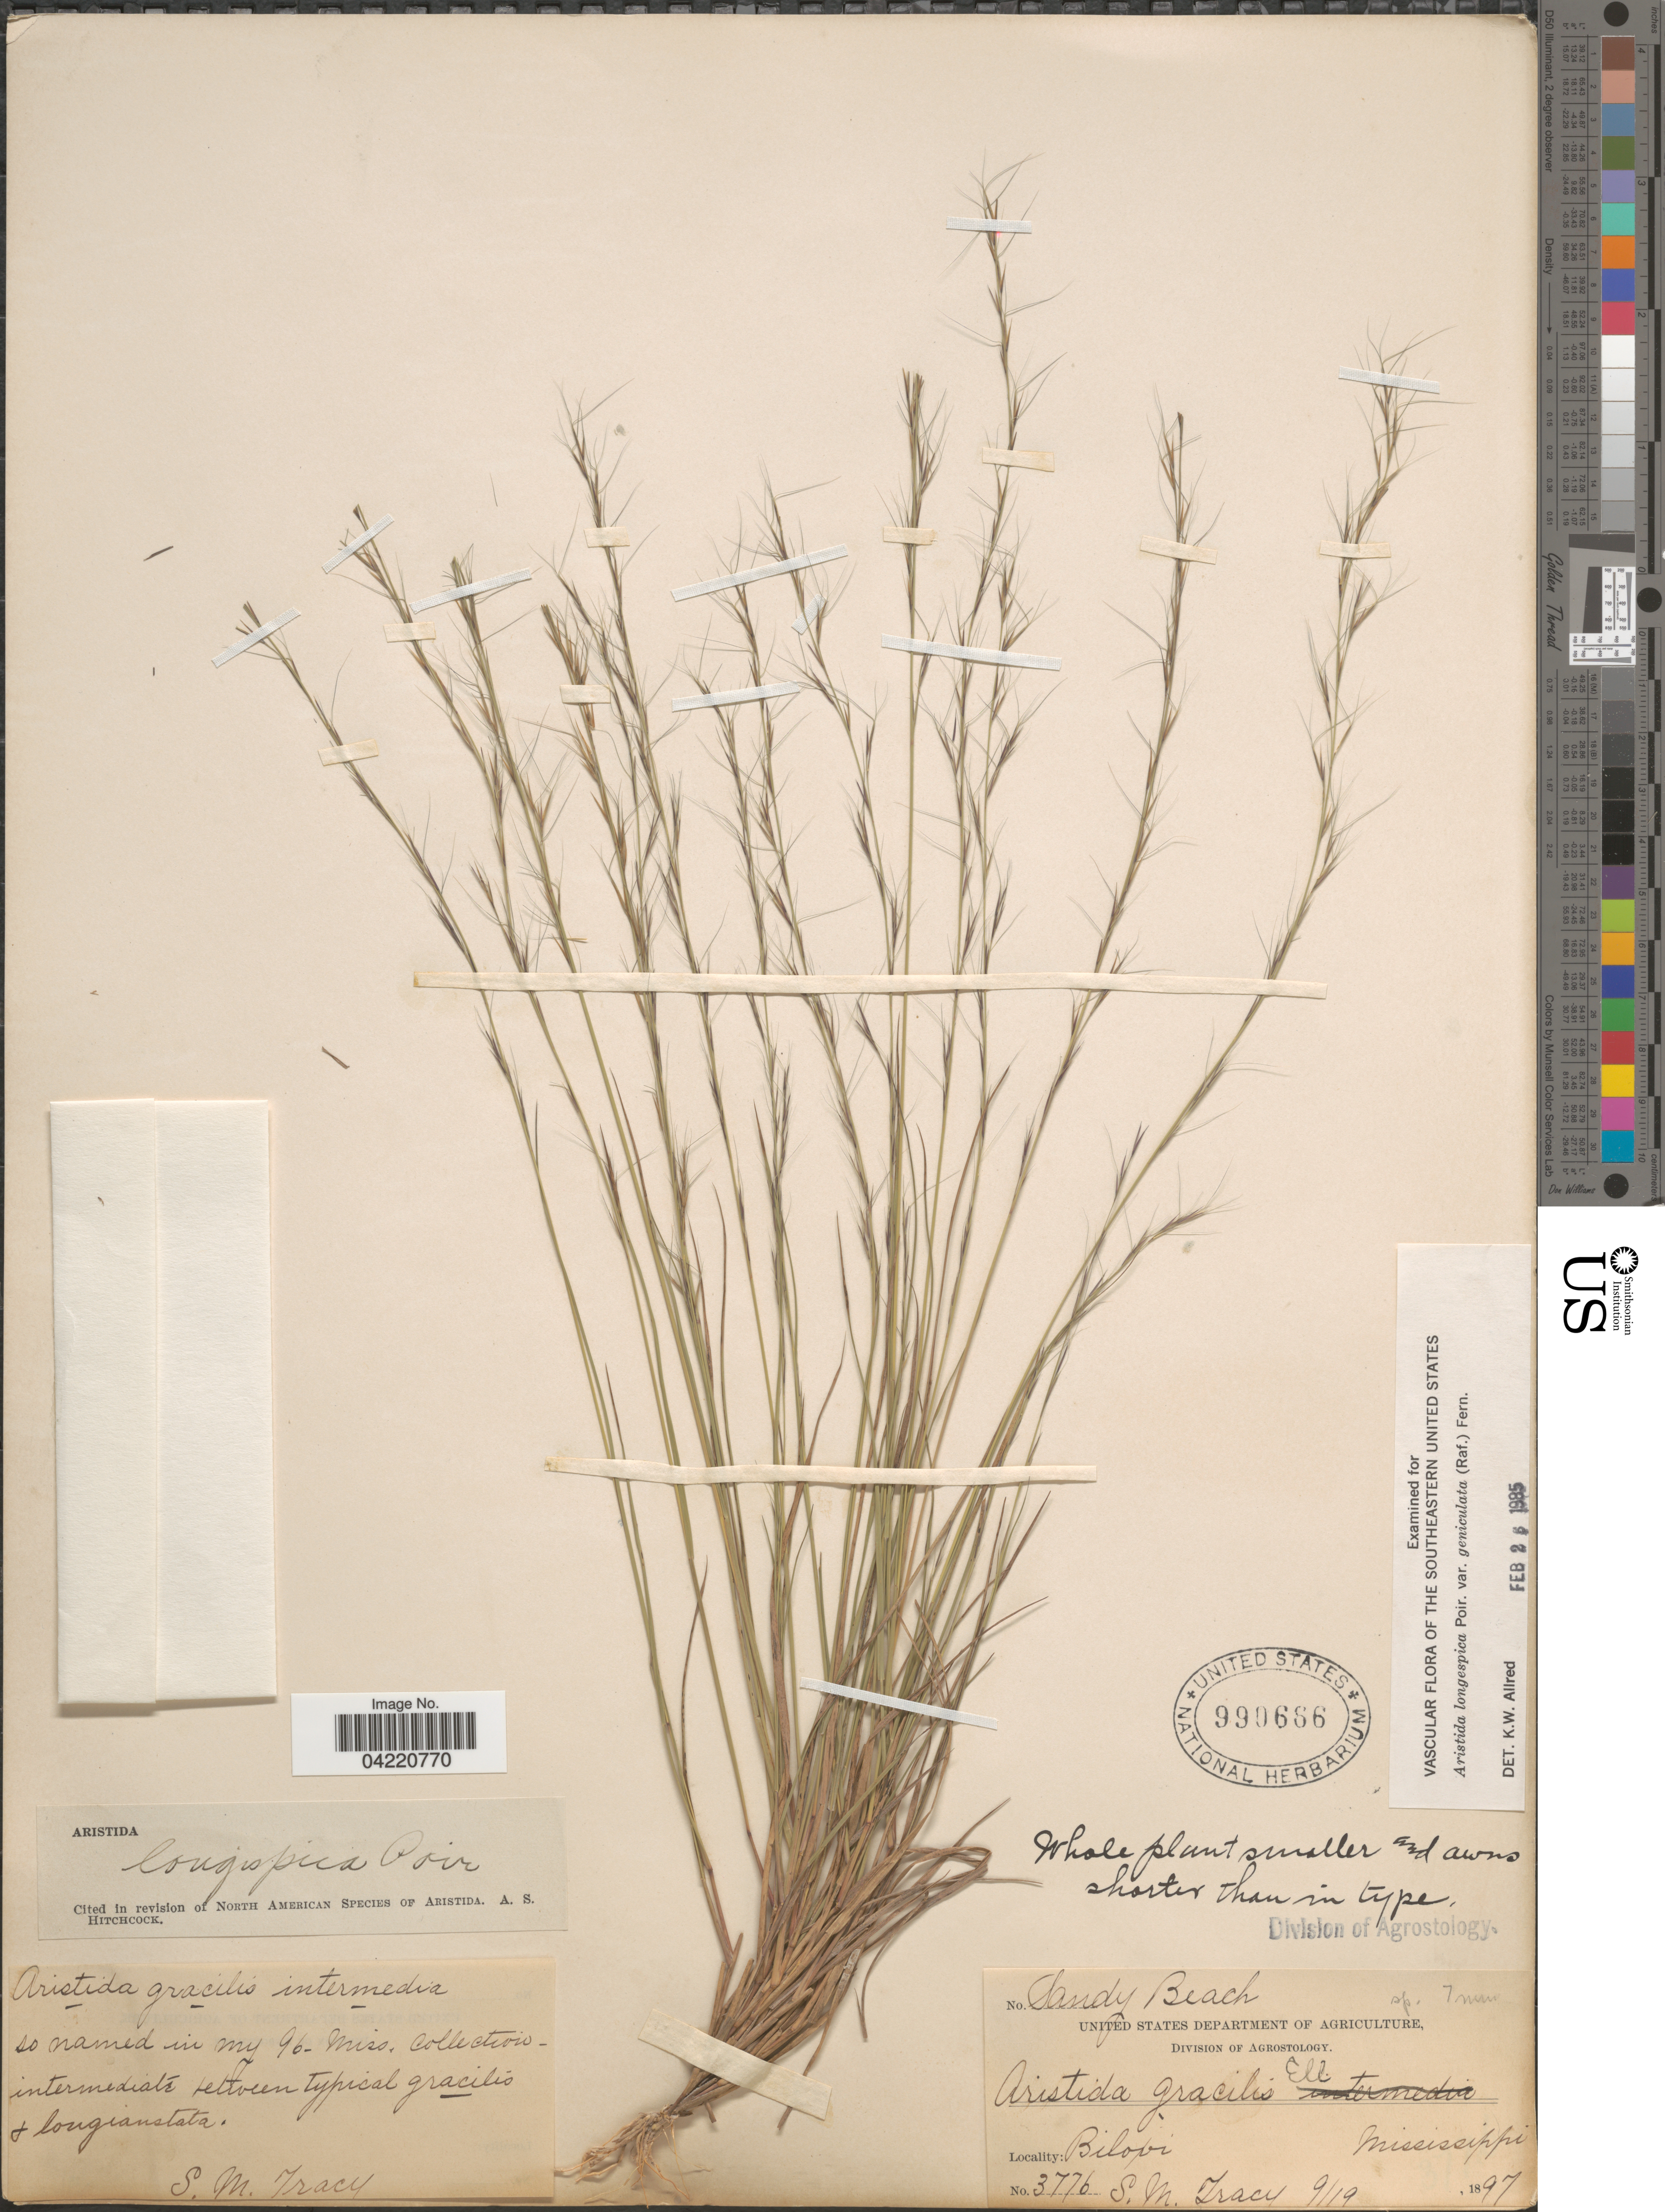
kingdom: Plantae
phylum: Tracheophyta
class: Liliopsida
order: Poales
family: Poaceae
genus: Aristida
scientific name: Aristida longespica var. geniculata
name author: (Raf.) Fernald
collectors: S. M. Tracy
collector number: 3776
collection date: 1897-09-19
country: United States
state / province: Mississippi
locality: Sandy Beach. Biloxi.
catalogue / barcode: US 990666